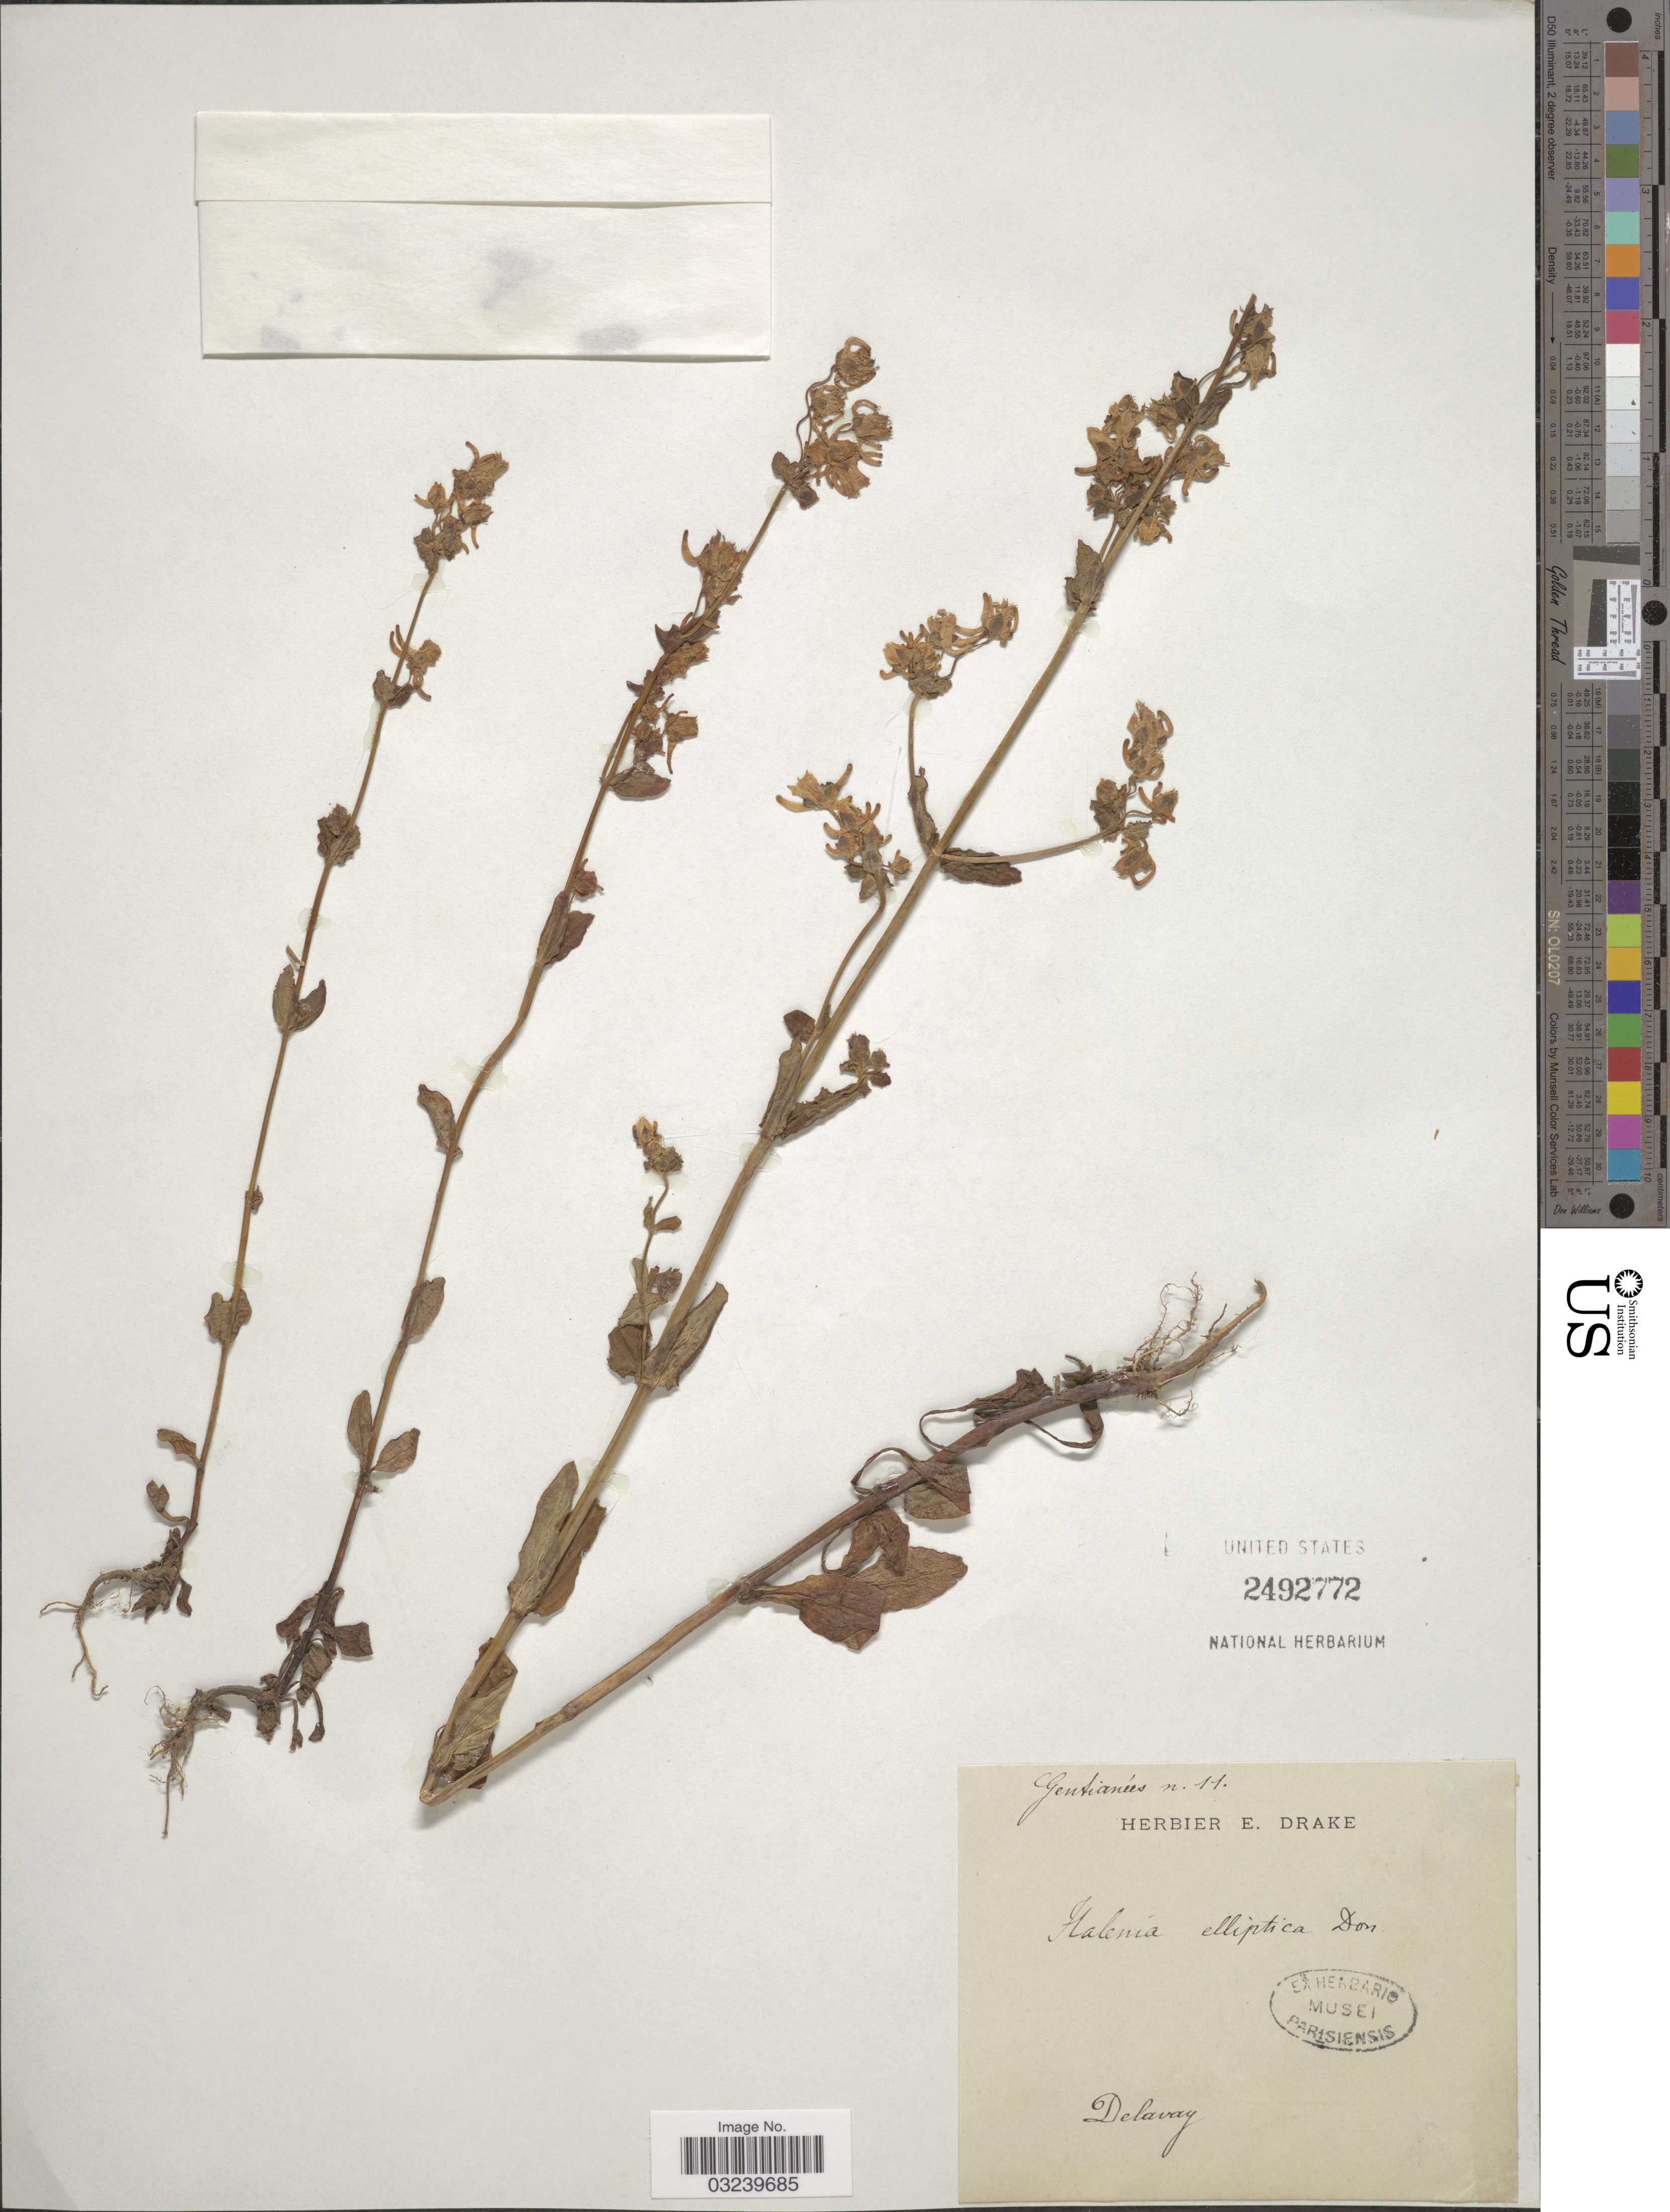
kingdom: Plantae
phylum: Tracheophyta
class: Magnoliopsida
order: Gentianales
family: Gentianaceae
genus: Halenia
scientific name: Halenia elliptica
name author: D. Don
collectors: Delavay, --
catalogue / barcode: US 2492772